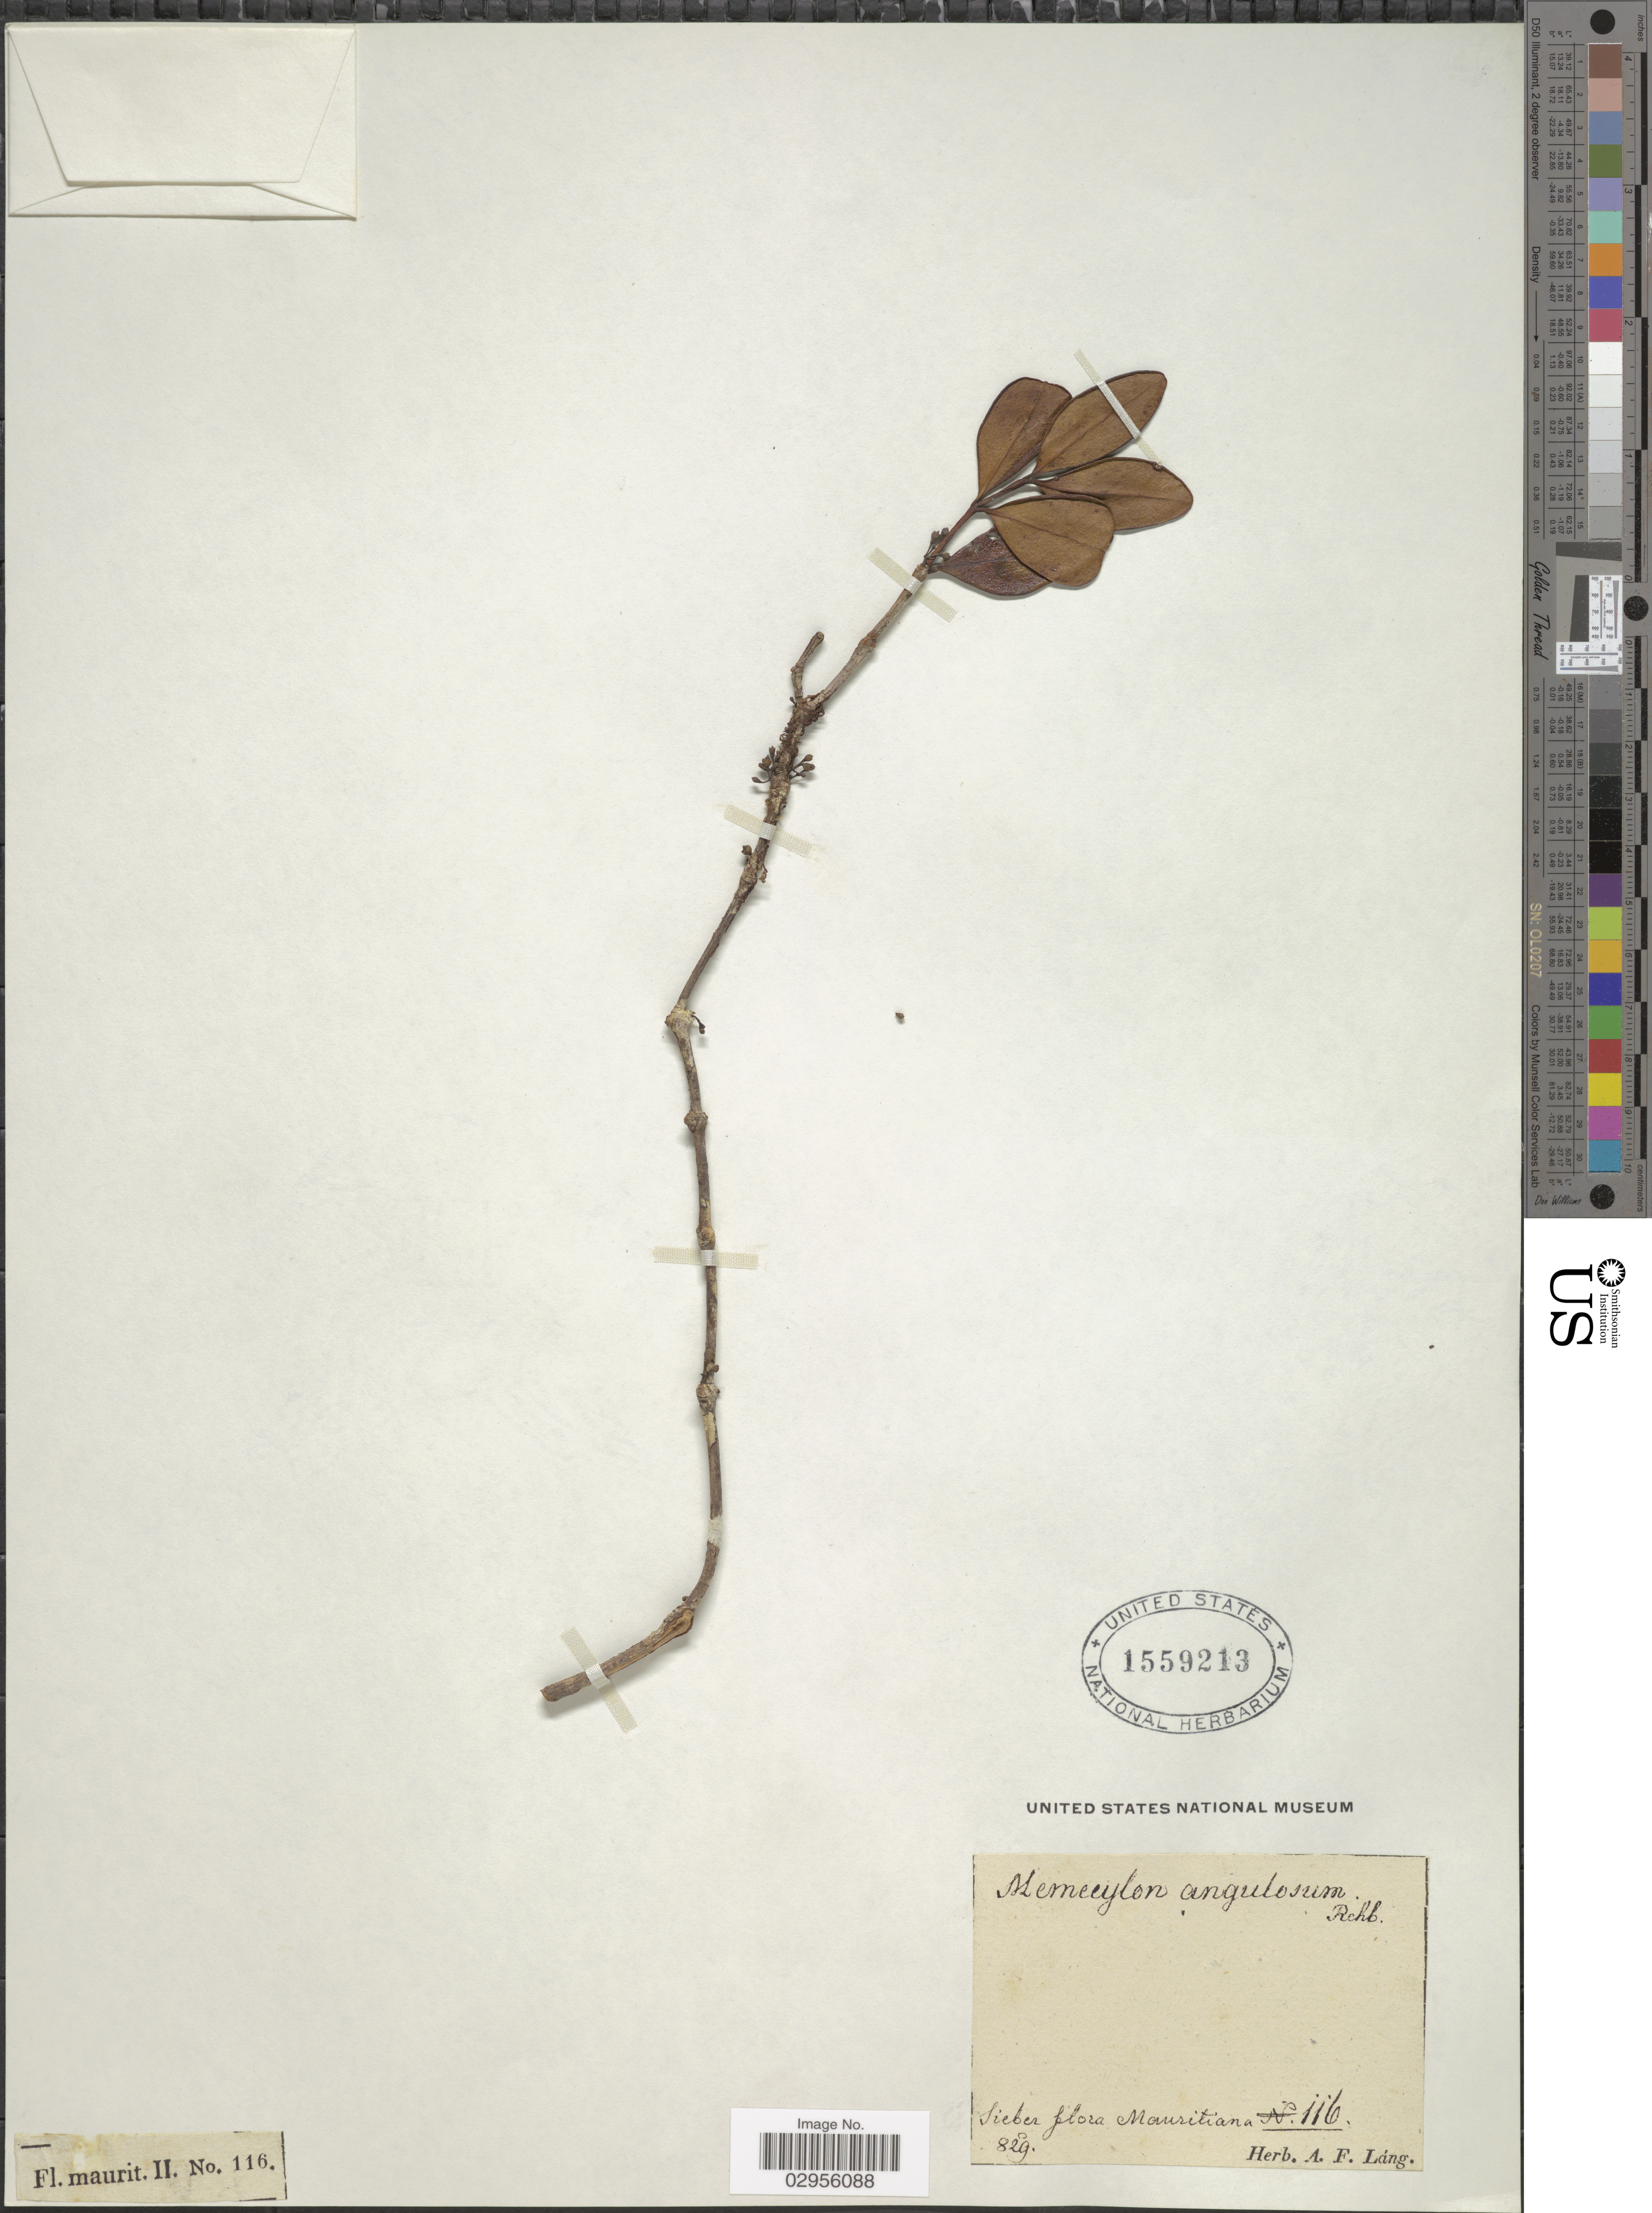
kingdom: Plantae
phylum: Tracheophyta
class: Magnoliopsida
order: Myrtales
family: Melastomataceae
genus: Memecylon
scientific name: Memecylon angulatum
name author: Rchb. ex DC.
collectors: -- Sieber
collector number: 116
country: Mauritania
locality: Mauritiana.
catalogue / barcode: US 1559213